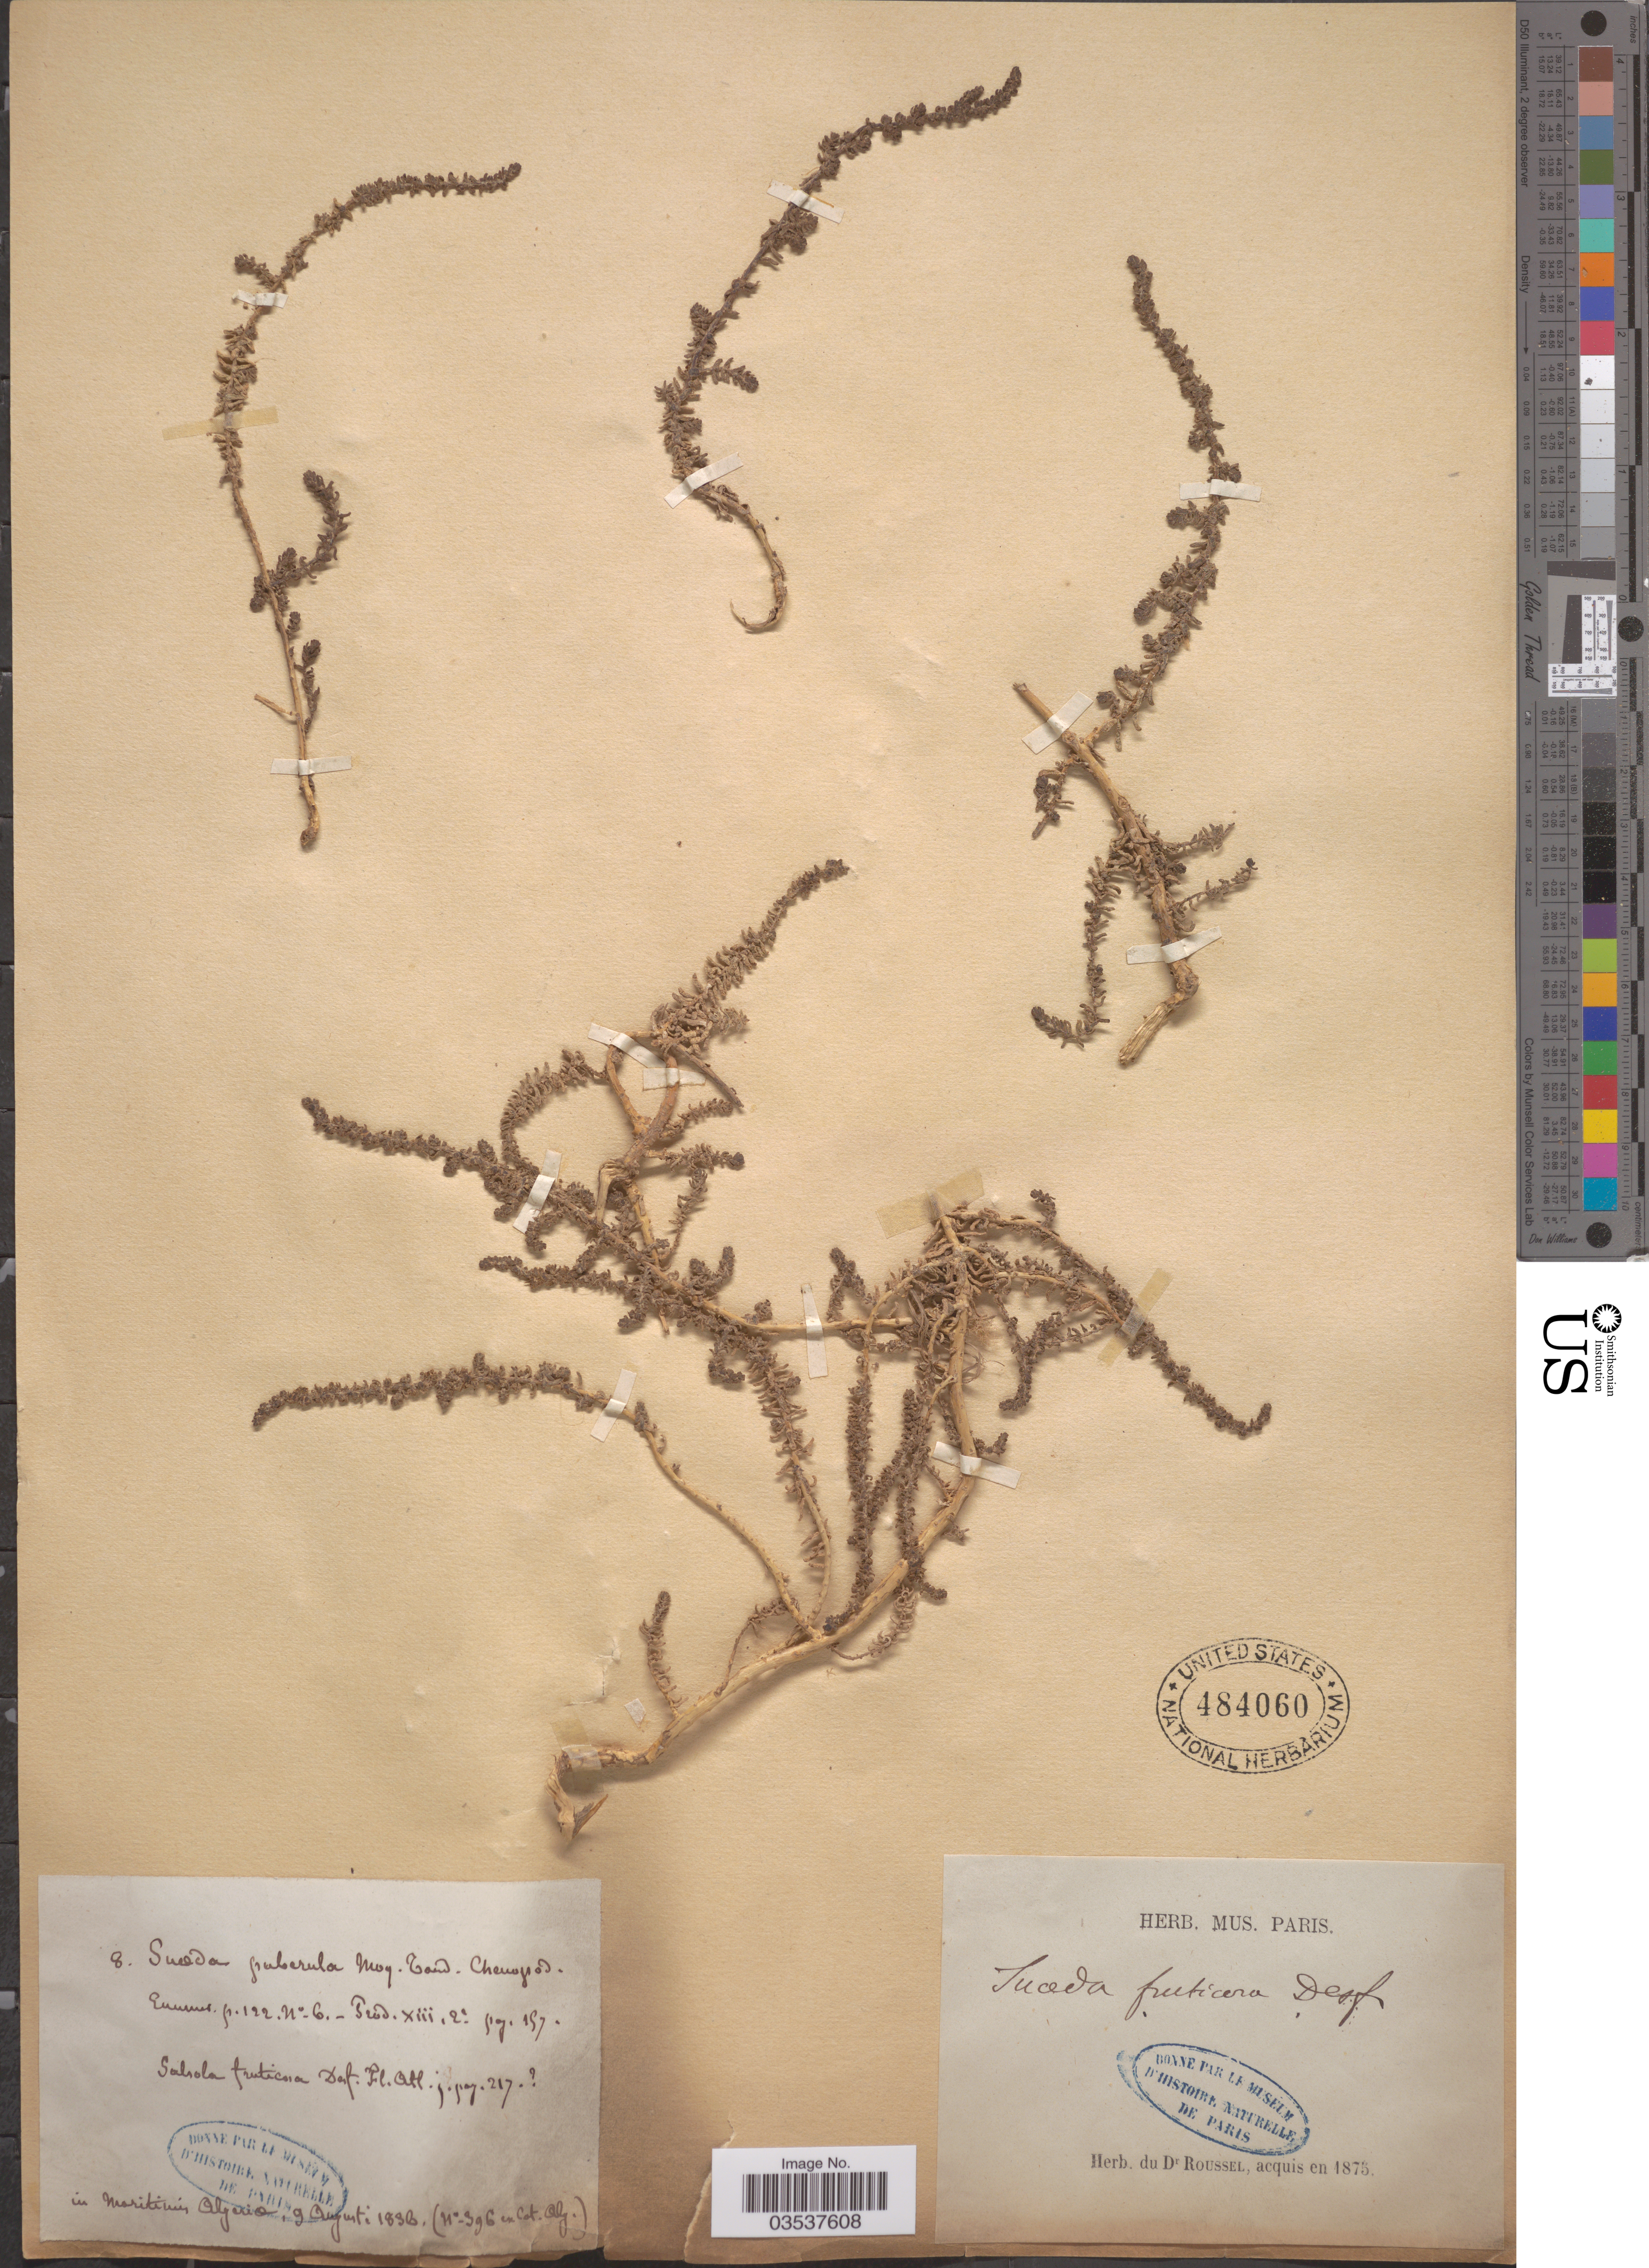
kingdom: Plantae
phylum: Tracheophyta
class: Magnoliopsida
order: Caryophyllales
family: Amaranthaceae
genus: Suaeda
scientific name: Suaeda fruticosa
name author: Forssk. ex J.F. Gmel.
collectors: ex herb. Roussel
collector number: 8/396?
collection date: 1836-08-09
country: Algeria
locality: In maritimis Algeria.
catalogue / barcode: US 484060